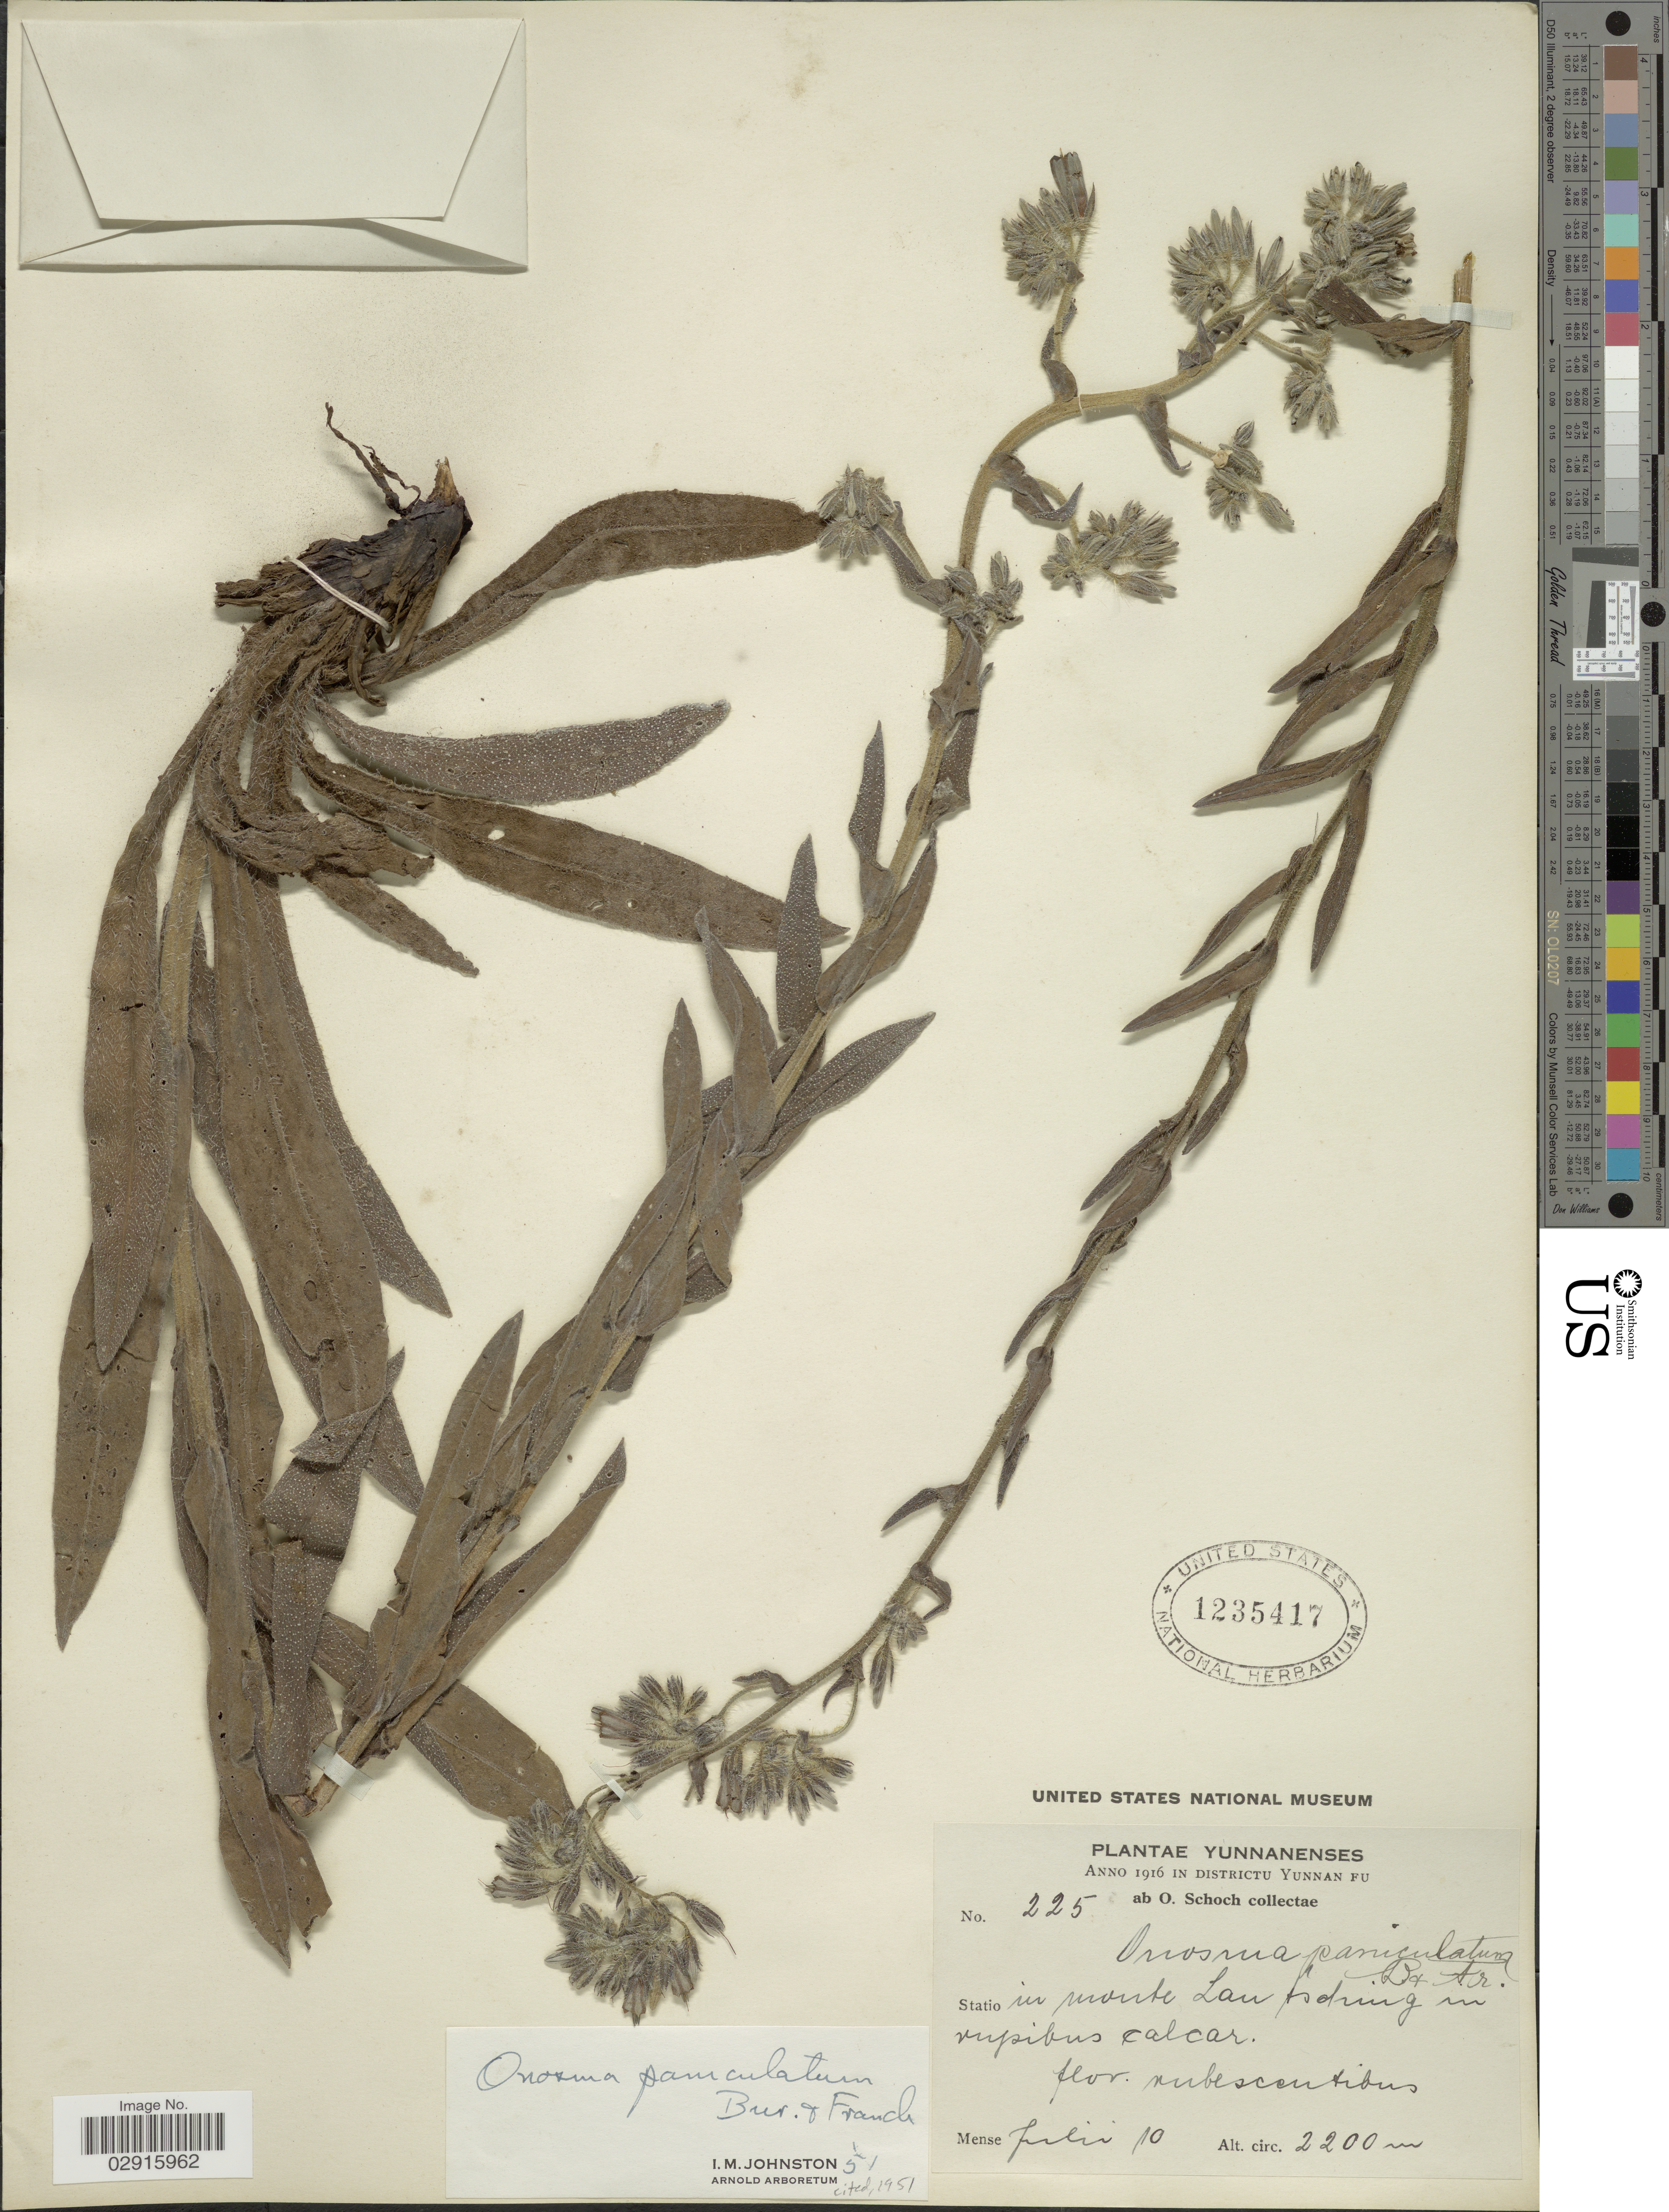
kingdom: Plantae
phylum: Tracheophyta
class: Magnoliopsida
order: Boraginales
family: Boraginaceae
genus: Onosma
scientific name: Onosma paniculata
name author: Bureau & Franch.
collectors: O. Schoch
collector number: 225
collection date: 1916-07-10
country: China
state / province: Yunnan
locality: Districtu Yunnan Fu, Statio in monte Lau Isdring [interpreted] in rupibus calcar.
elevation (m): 2200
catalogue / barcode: US 1235417